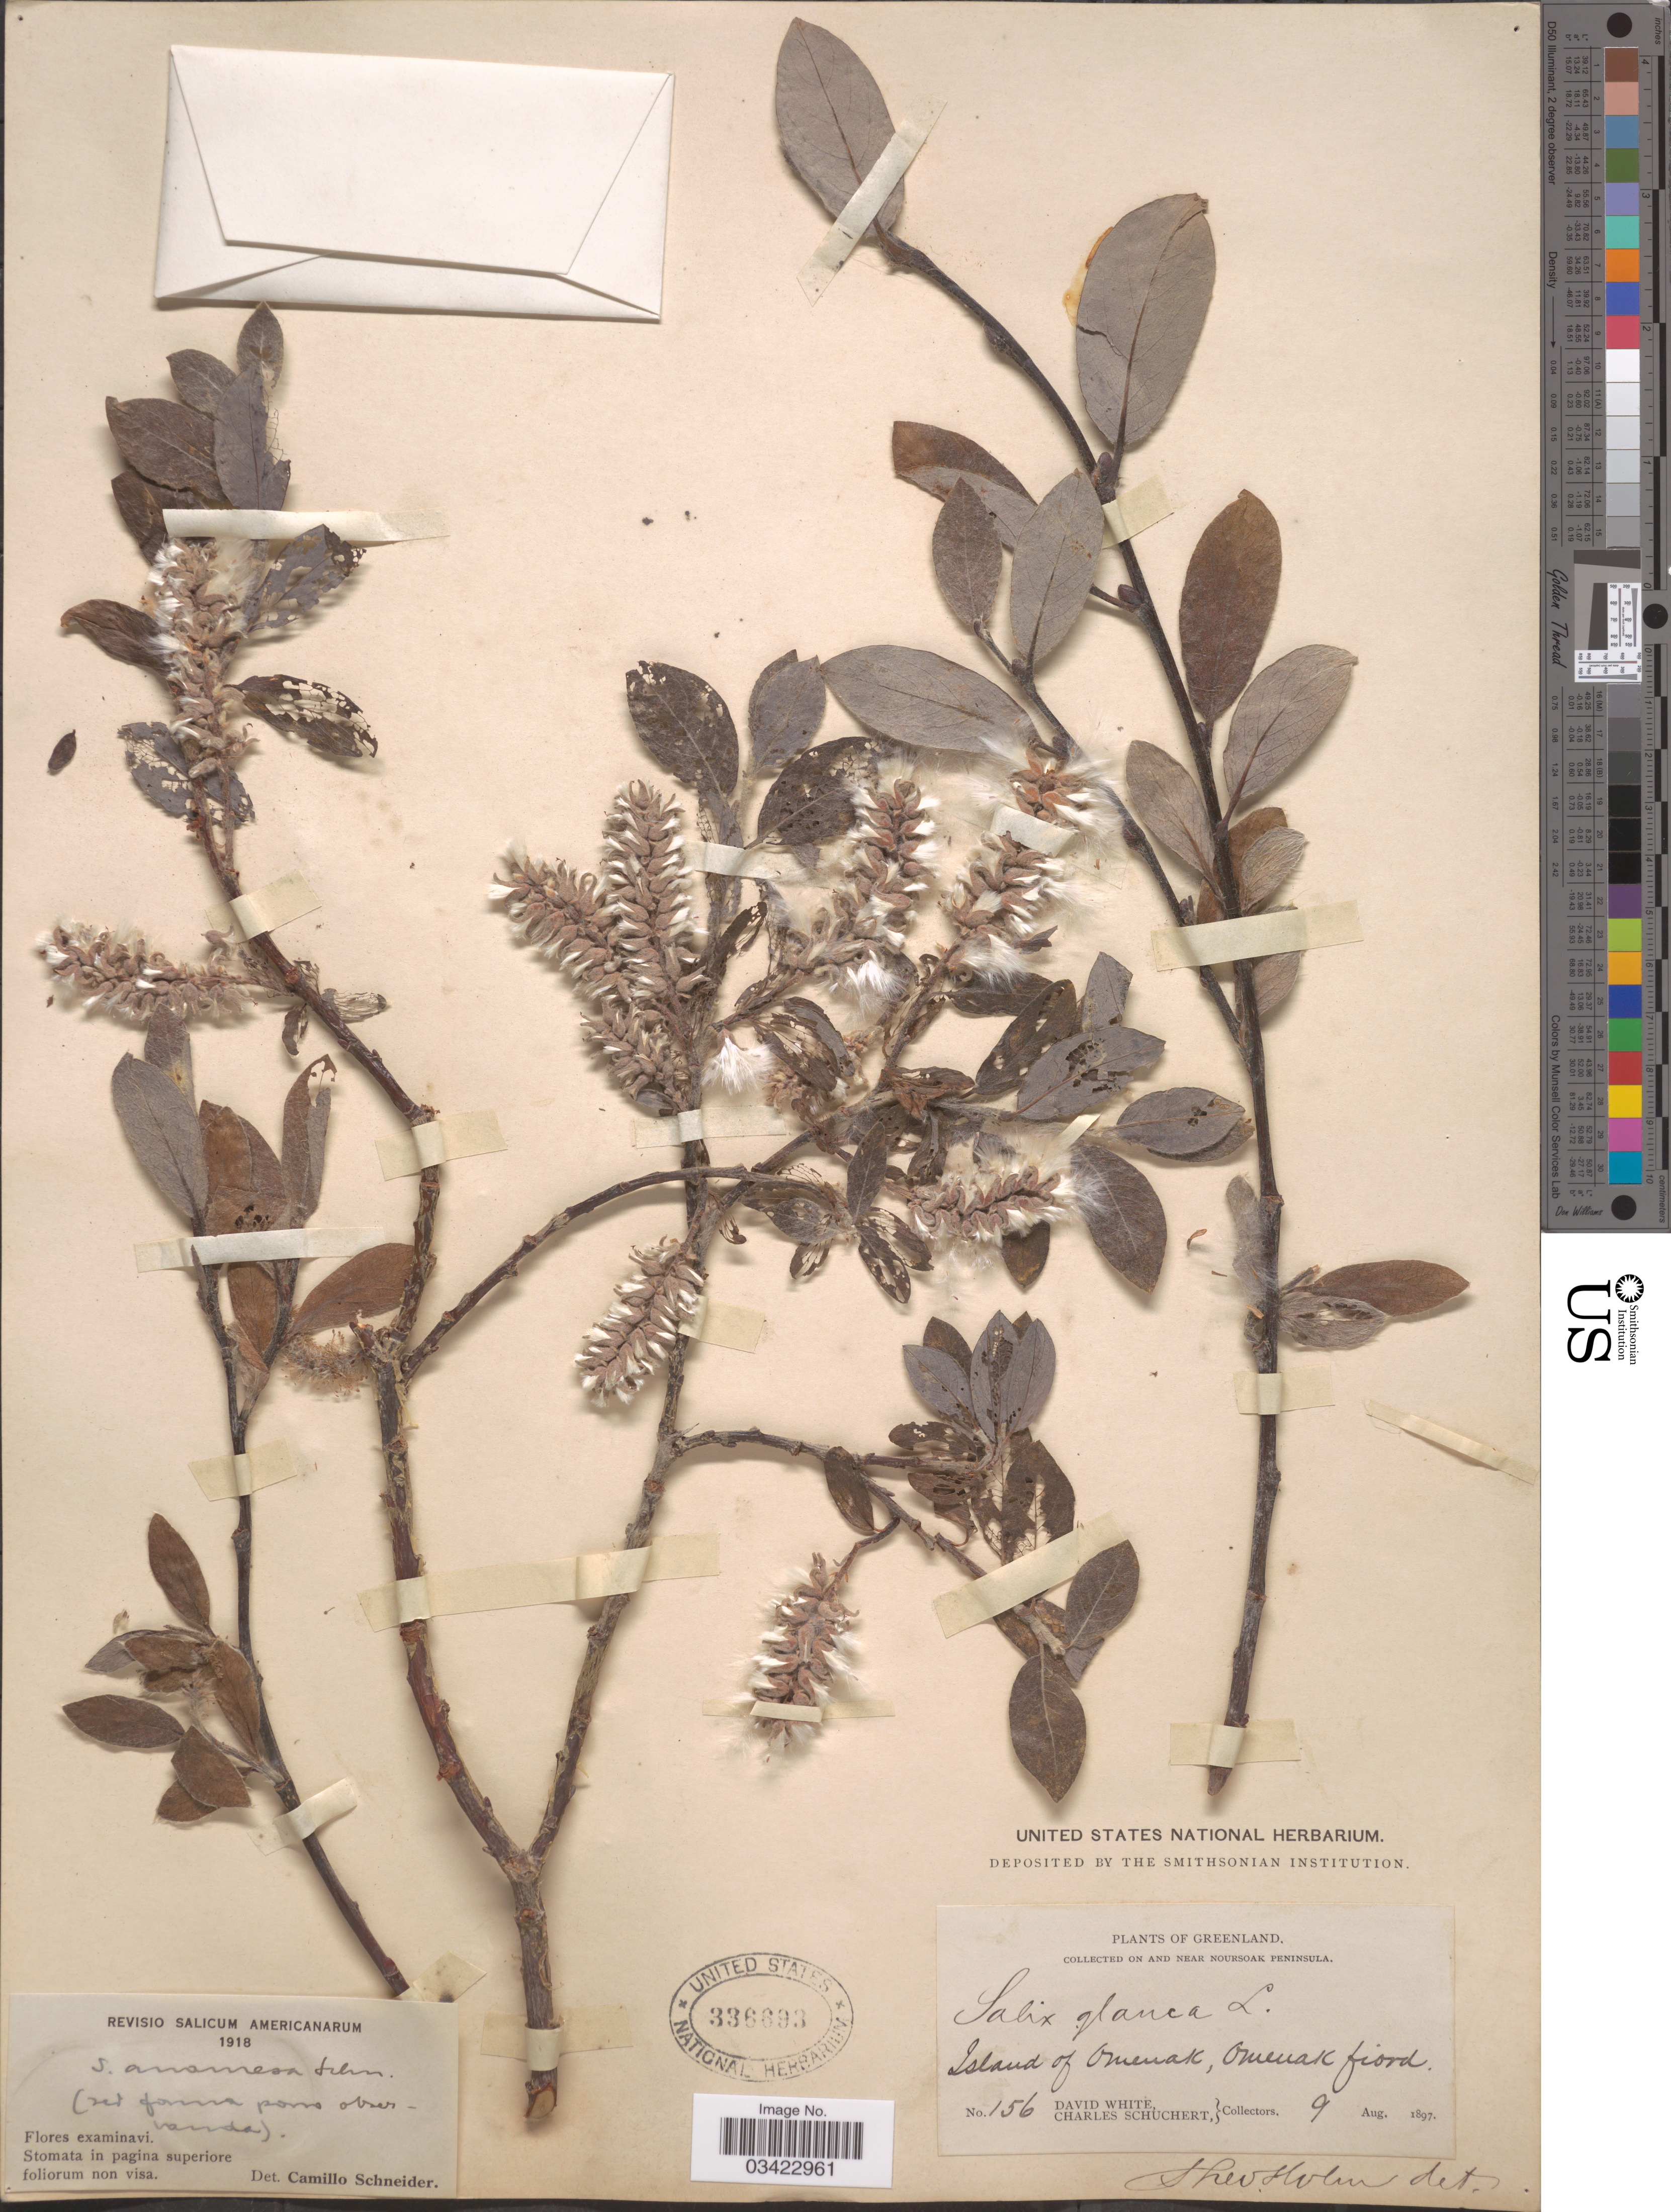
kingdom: Plantae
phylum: Tracheophyta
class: Magnoliopsida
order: Malpighiales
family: Salicaceae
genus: Salix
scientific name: Salix anamesa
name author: C.K. Schneid.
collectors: D. White & C. Schuchert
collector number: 156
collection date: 1897-08-09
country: Greenland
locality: On and near Noursoak Peninsula. Island of Omenak, Omenak fiord.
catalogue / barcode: US 336693